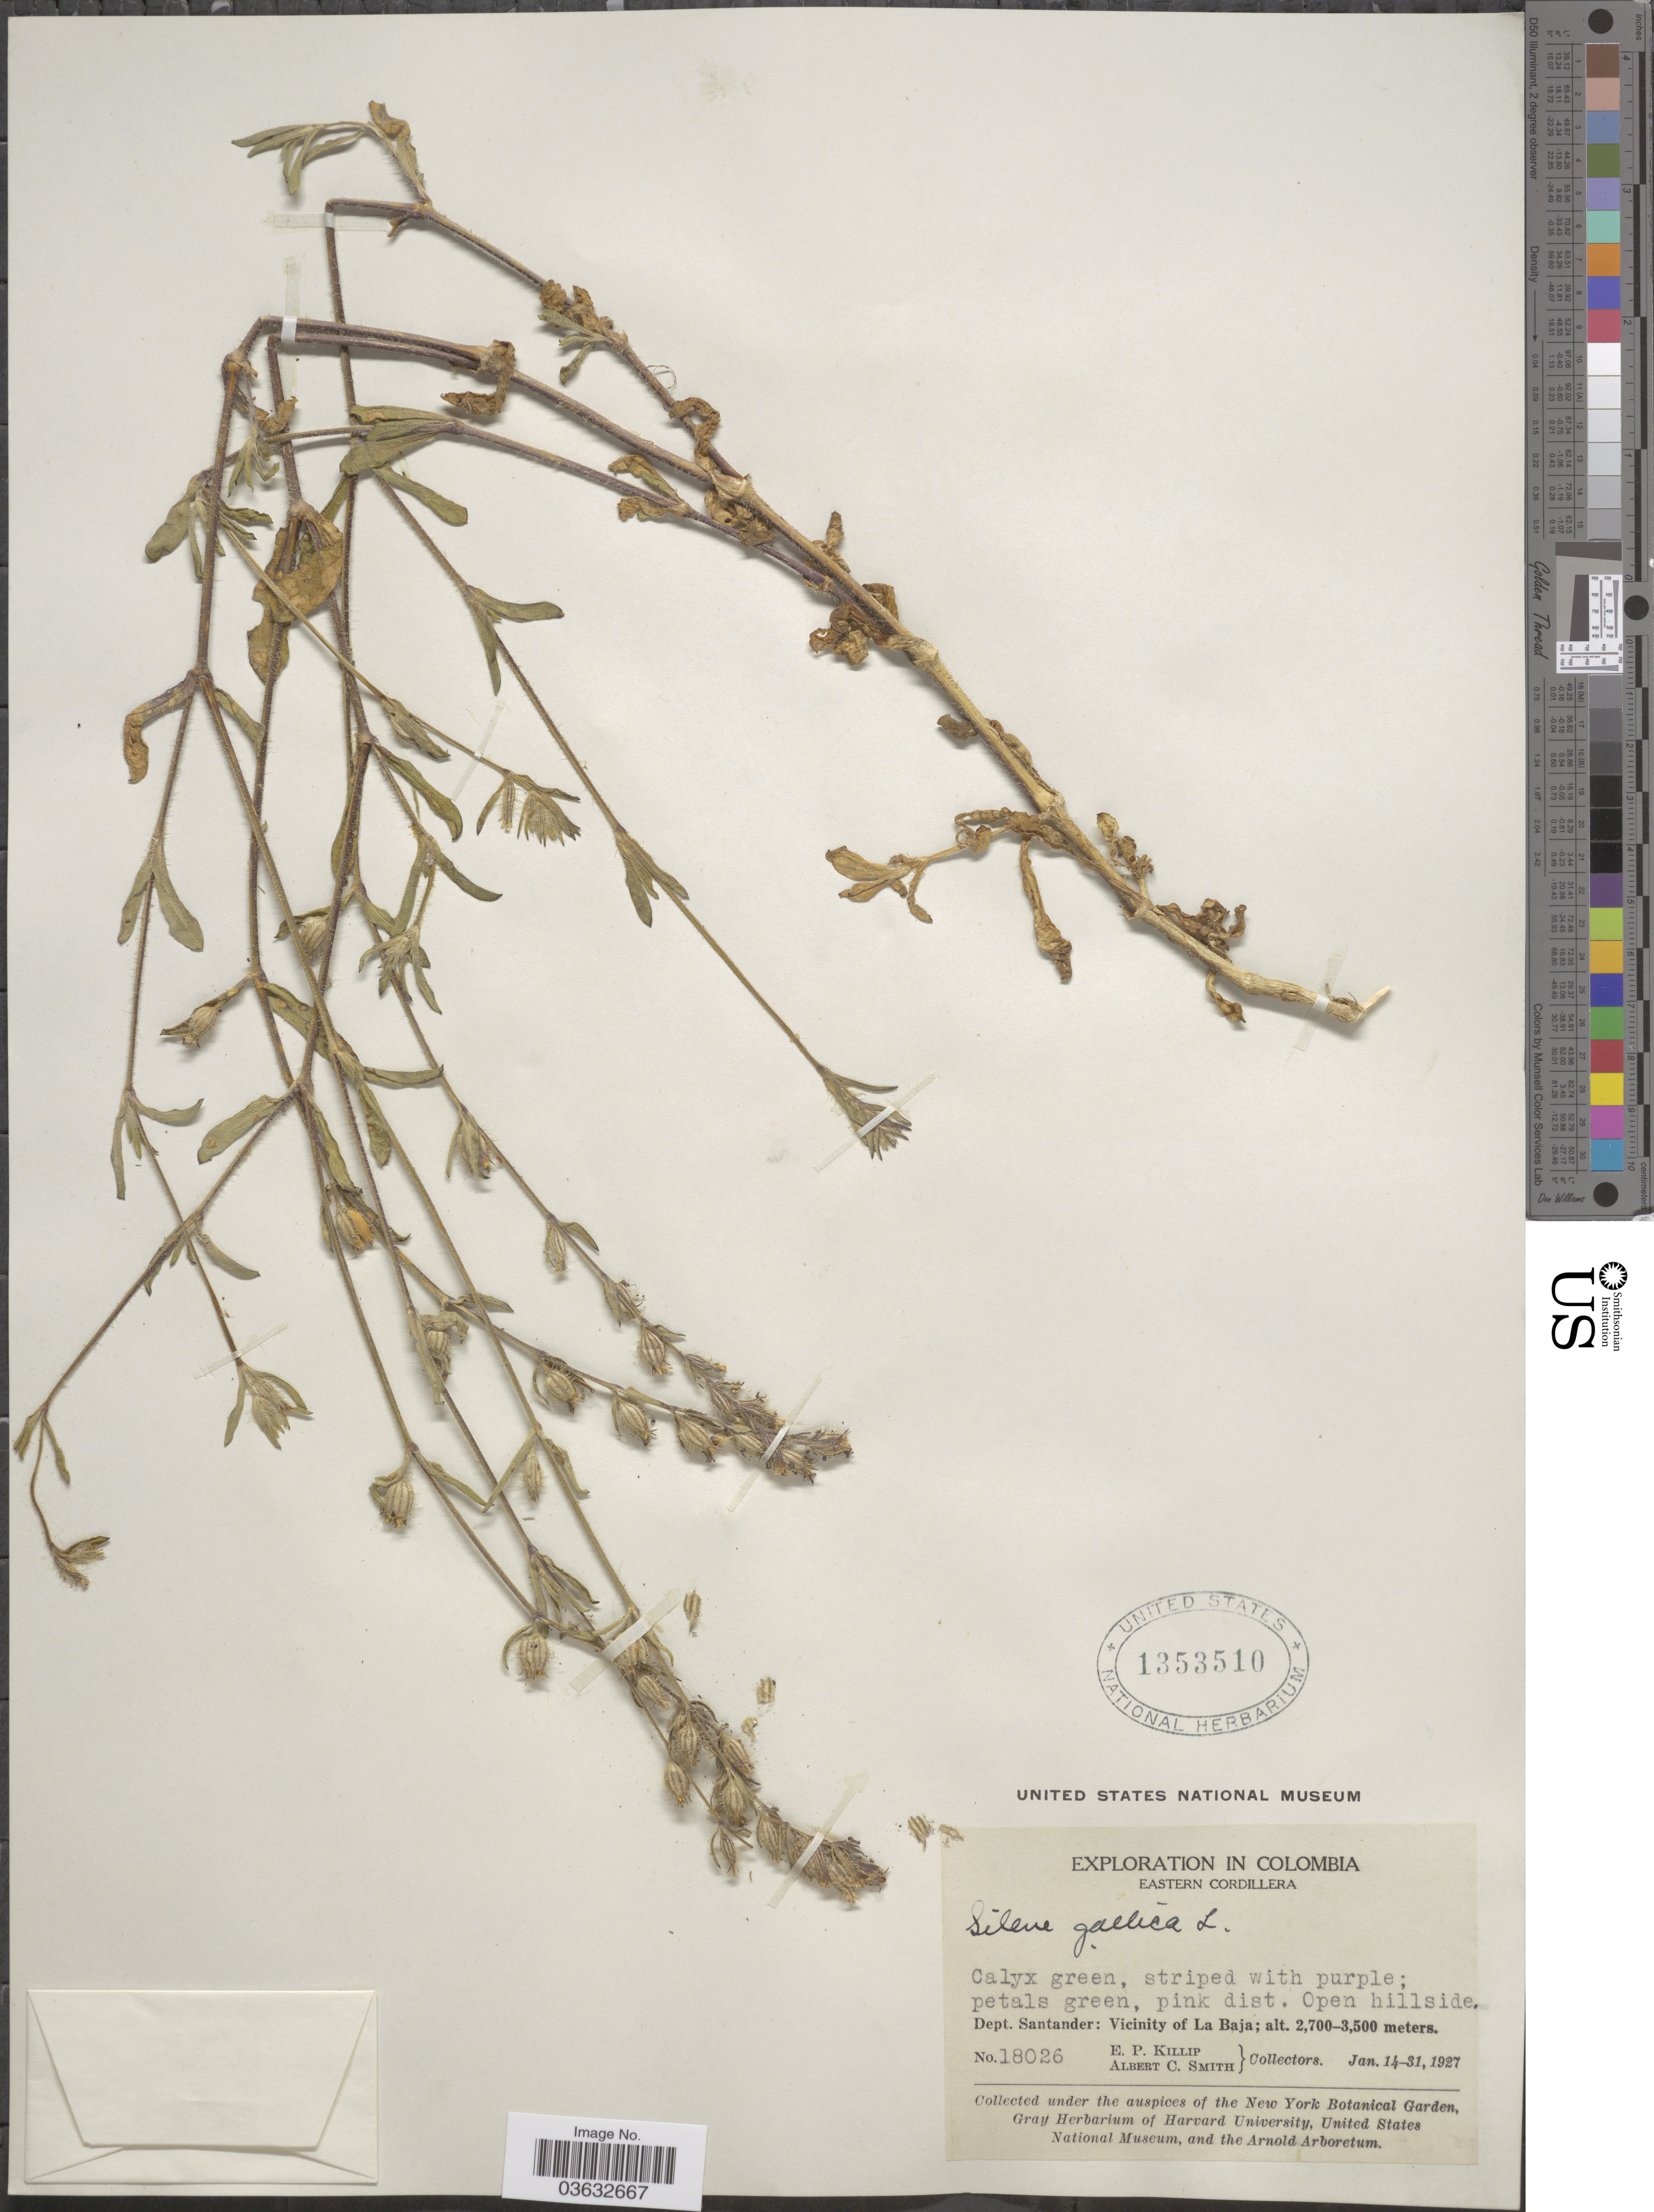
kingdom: Plantae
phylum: Tracheophyta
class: Magnoliopsida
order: Caryophyllales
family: Caryophyllaceae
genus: Silene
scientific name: Silene gallica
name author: L.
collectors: E. P. Killip & A. C. Smith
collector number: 18026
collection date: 1927-01-14/1927-01-31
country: Colombia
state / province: Santander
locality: Eastern Cordillera. Dept. Santander: Vicinity of La Baja.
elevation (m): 2700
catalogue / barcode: US 1353510